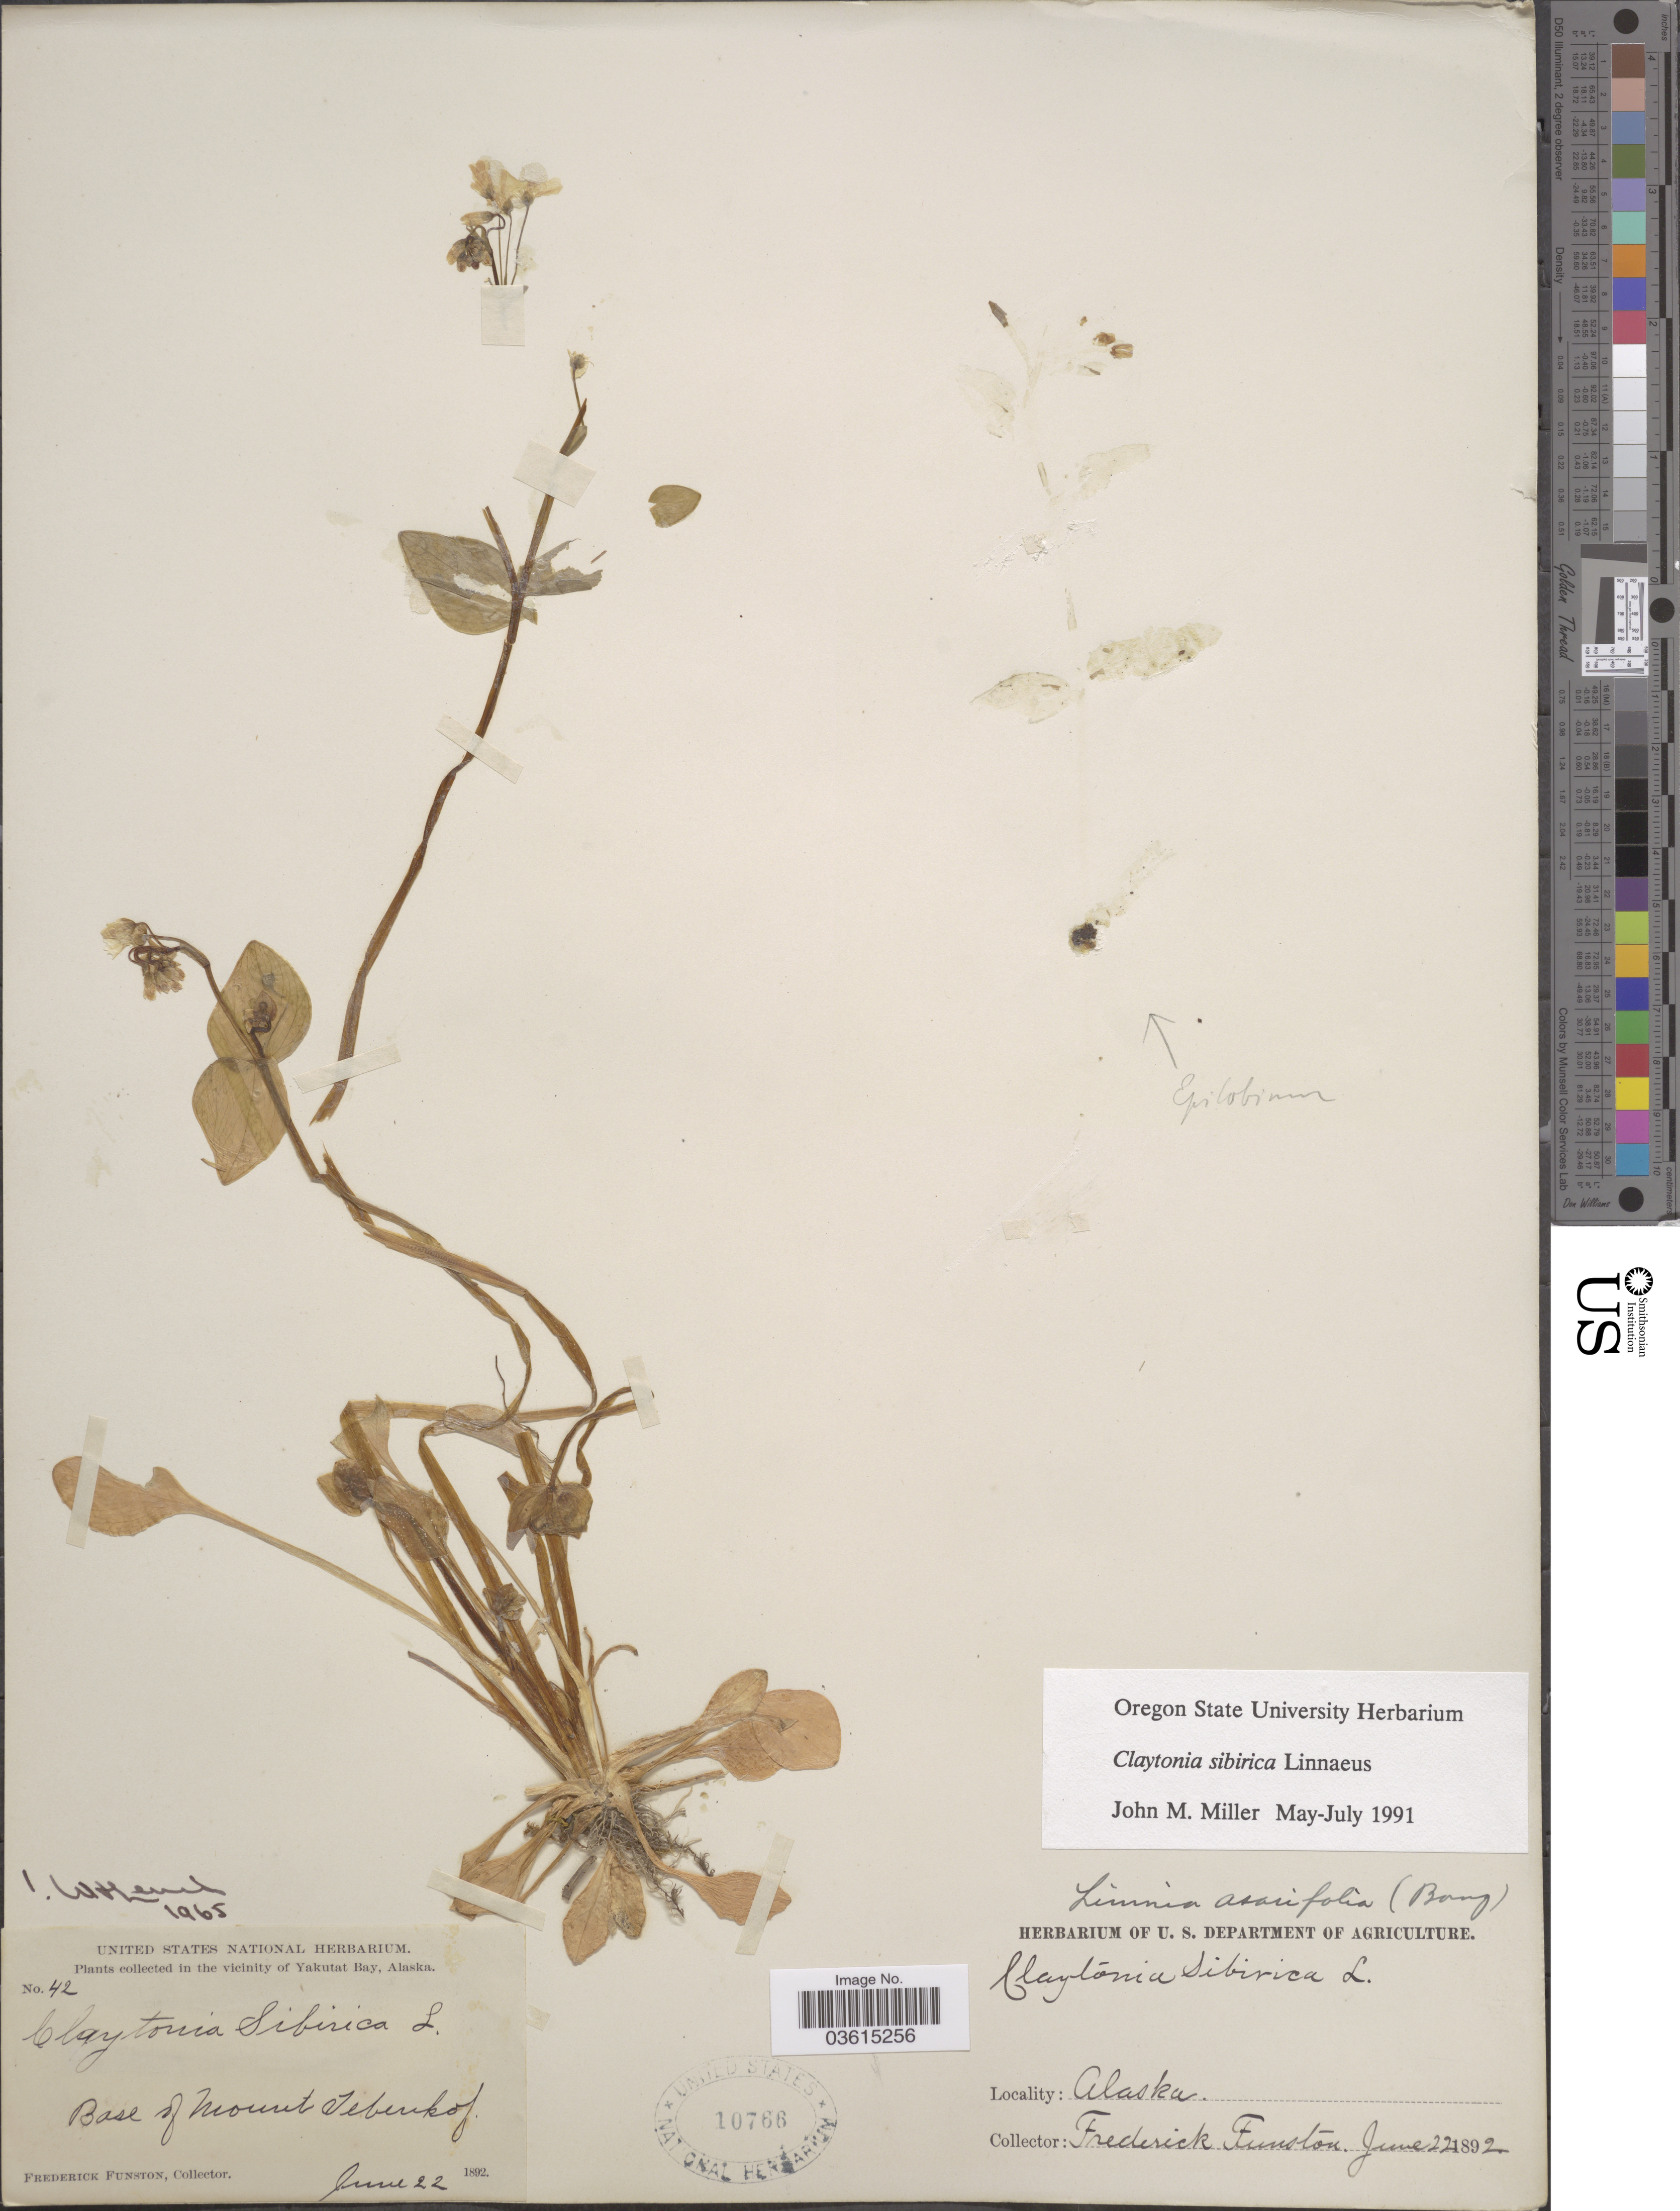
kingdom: Plantae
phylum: Tracheophyta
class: Magnoliopsida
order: Caryophyllales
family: Montiaceae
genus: Claytonia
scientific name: Claytonia sibirica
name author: L.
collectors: F. Funston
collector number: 42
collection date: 1892-06-22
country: United States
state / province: Alaska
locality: In the vicinity of Yakutat Bay. Base of Mount Tebenkof.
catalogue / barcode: US 10766